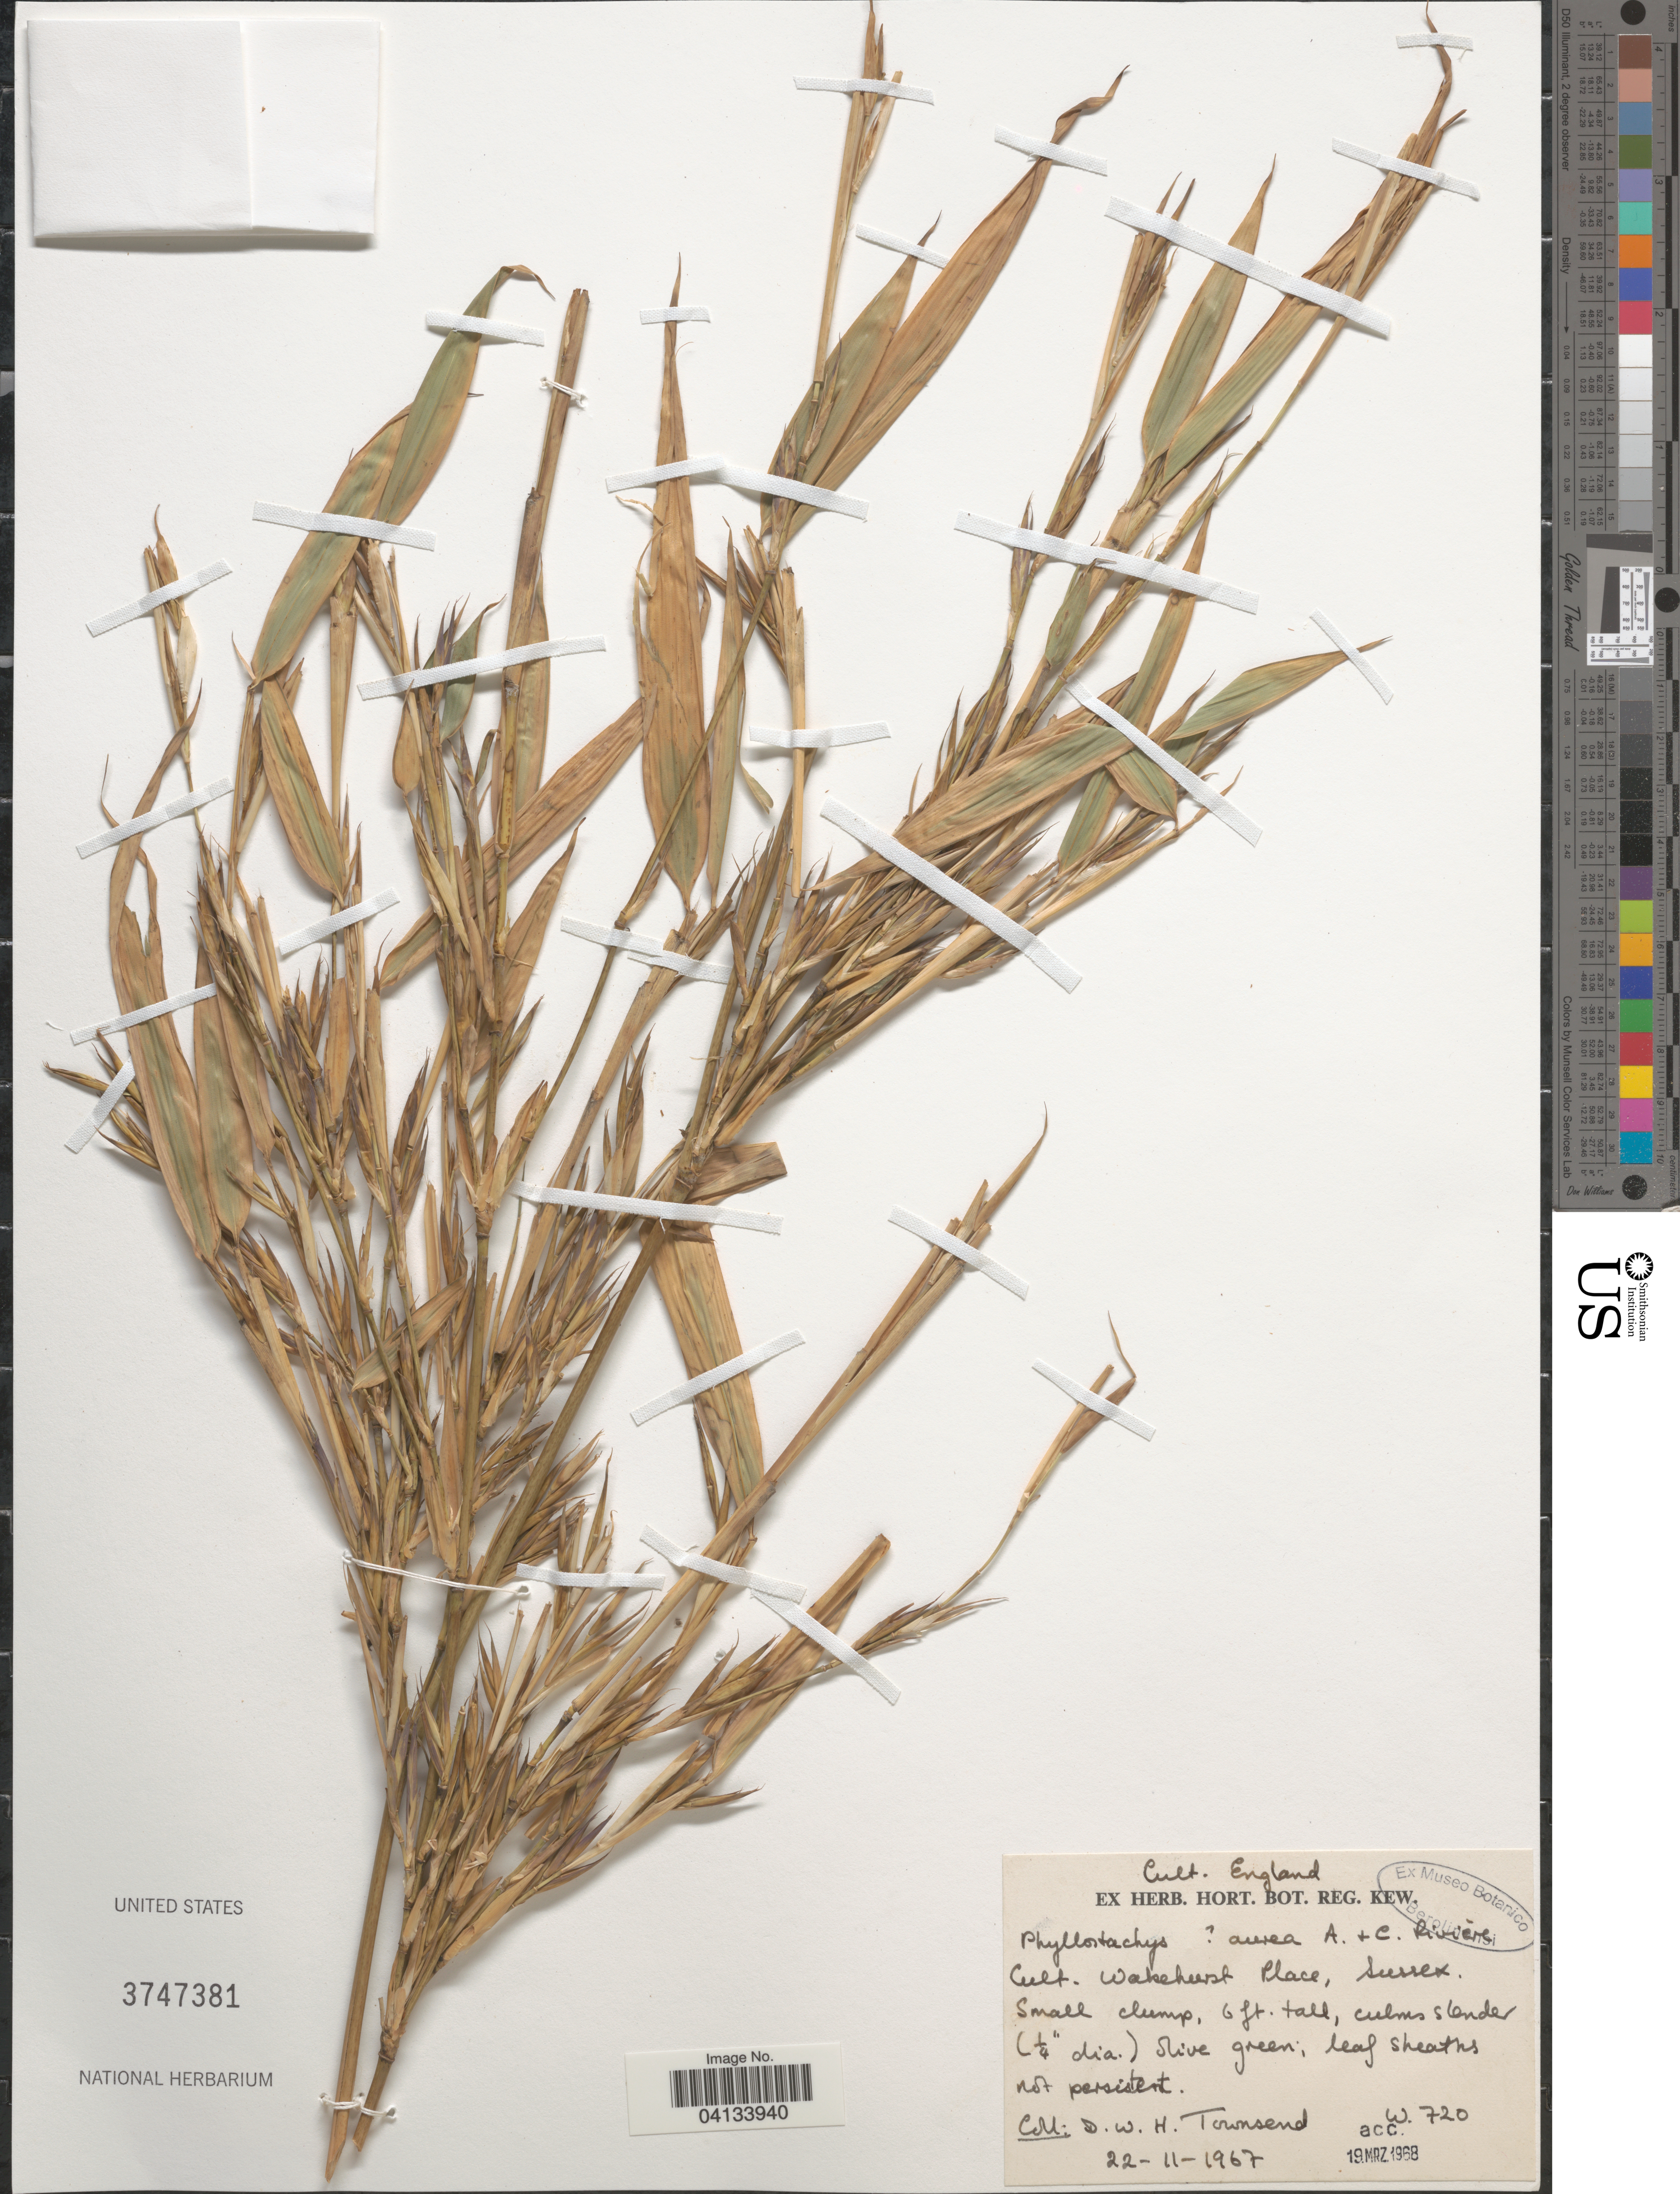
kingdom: Plantae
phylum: Tracheophyta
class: Liliopsida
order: Poales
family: Poaceae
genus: Phyllostachys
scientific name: Phyllostachys aurea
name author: Rivière & C. Rivière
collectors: D. W. H. Townsend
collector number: W720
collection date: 1967-11-22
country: United Kingdom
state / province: England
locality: Wakehurst Place, Sussex.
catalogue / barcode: US 3747381